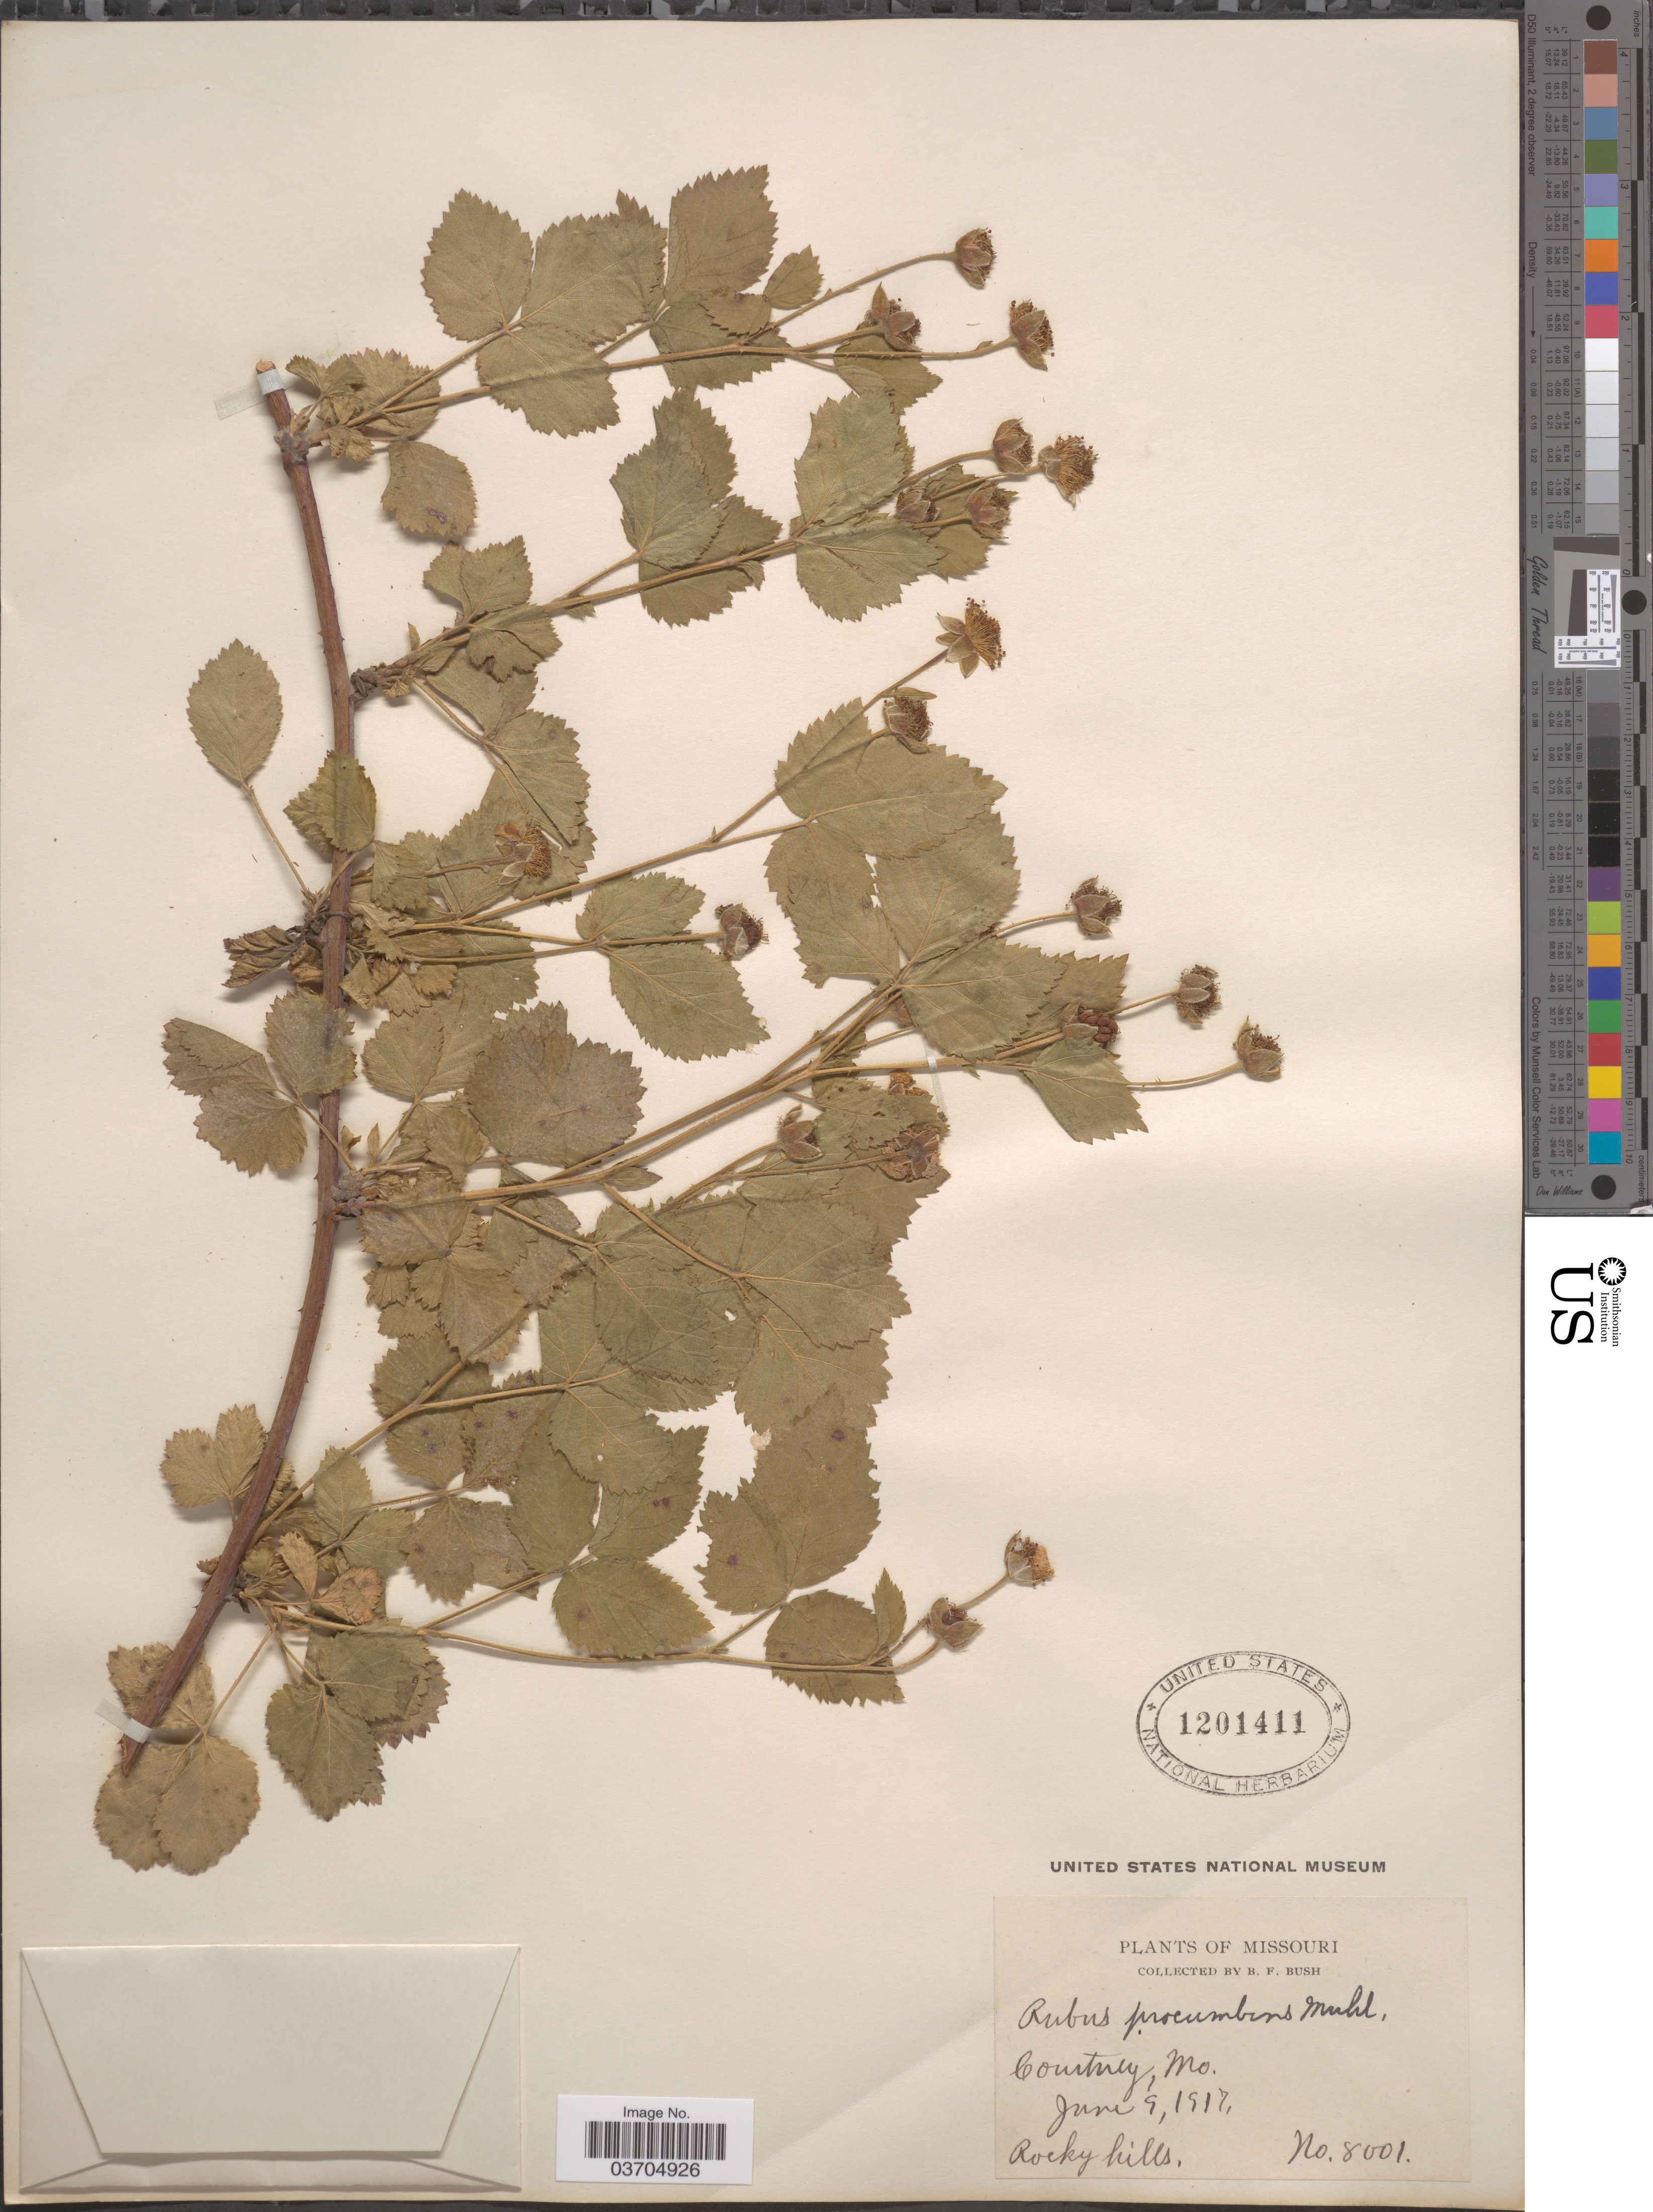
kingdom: Plantae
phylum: Tracheophyta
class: Magnoliopsida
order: Rosales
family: Rosaceae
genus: Rubus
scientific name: Rubus procumbens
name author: Muhl.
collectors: B. F. Bush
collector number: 8001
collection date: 1917-06-09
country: United States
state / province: Missouri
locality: Courtney.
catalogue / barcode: US 1201411